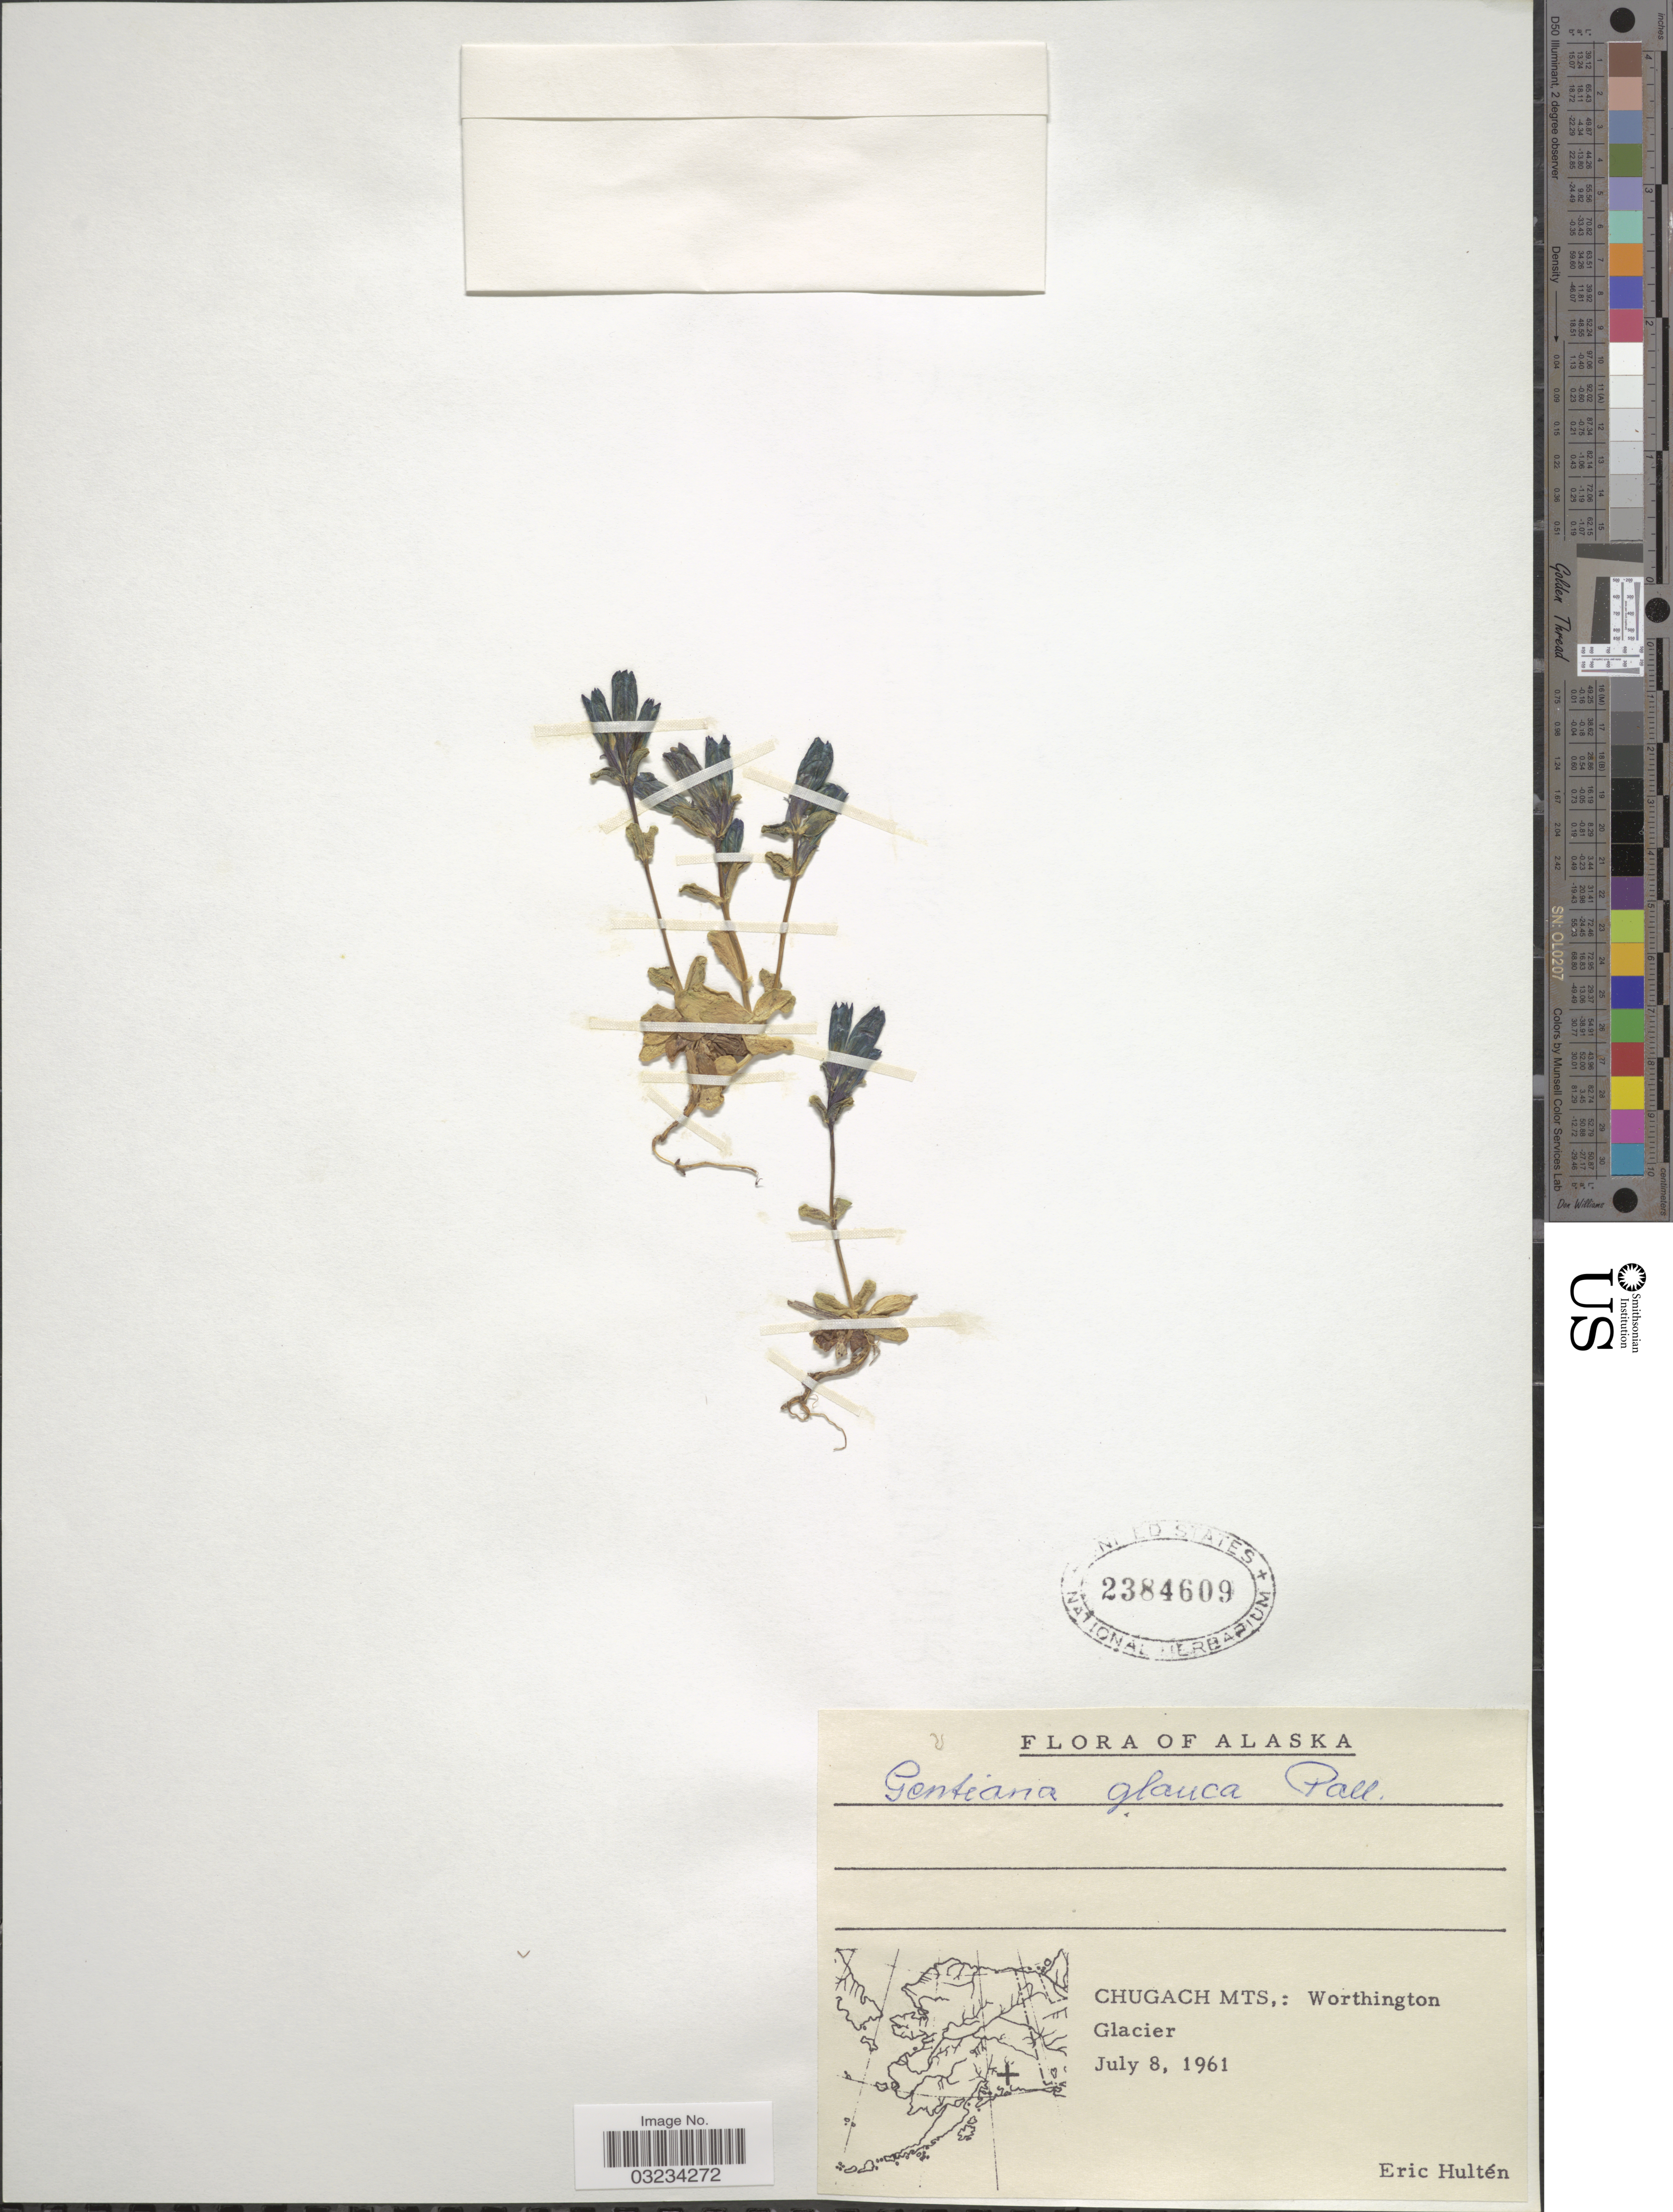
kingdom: Plantae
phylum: Tracheophyta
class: Magnoliopsida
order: Gentianales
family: Gentianaceae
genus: Gentiana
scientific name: Gentiana glauca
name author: Pall.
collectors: E. G. Hultén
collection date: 1961-07-08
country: United States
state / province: Alaska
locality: Chugach Mts.: Worthington Glacier.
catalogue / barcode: US 2384609